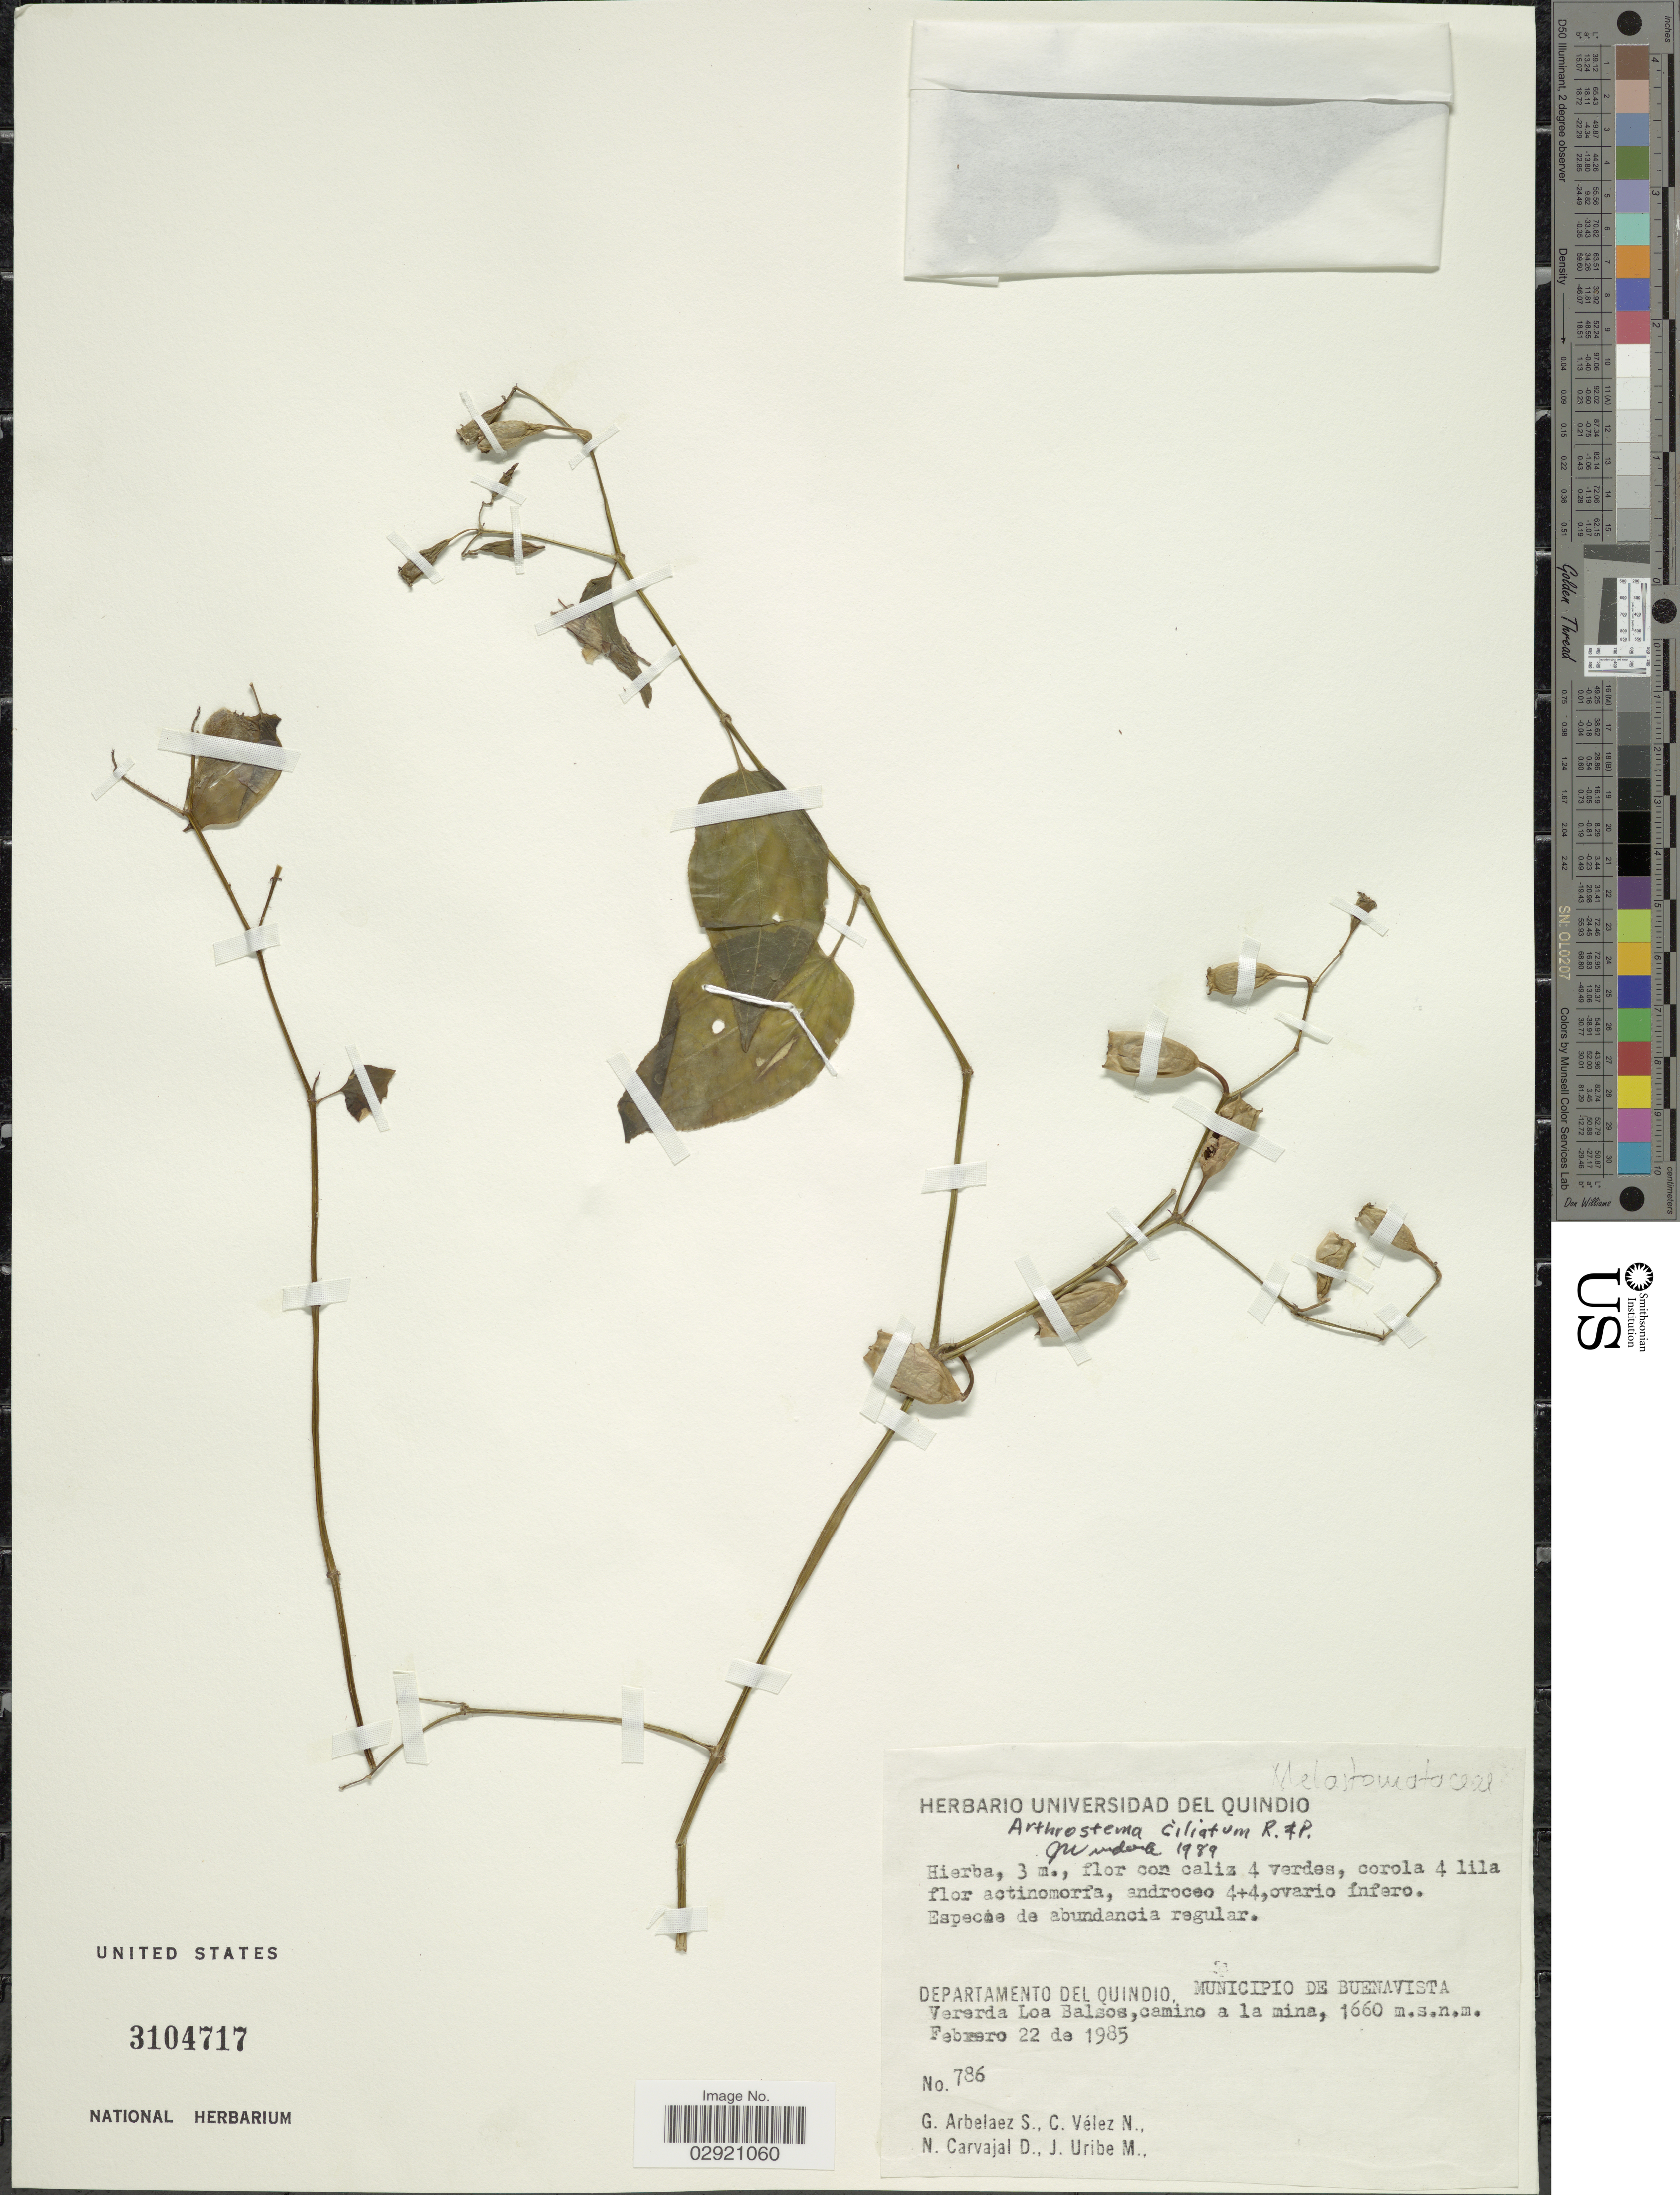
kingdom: Plantae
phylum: Tracheophyta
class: Magnoliopsida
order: Myrtales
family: Melastomataceae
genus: Arthrostemma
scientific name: Arthrostemma ciliatum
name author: Pav. ex D. Don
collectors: G. Arbelaez S., C. Vélez N., N. Carvajal D. & J. Uribe M.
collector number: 786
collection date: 1985-02-22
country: Colombia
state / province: Quindío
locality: Departamento del Quindío, Municipio de Buenavista. Vererda Loa Balsos, camino a la mina.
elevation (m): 1660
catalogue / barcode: US 3104717